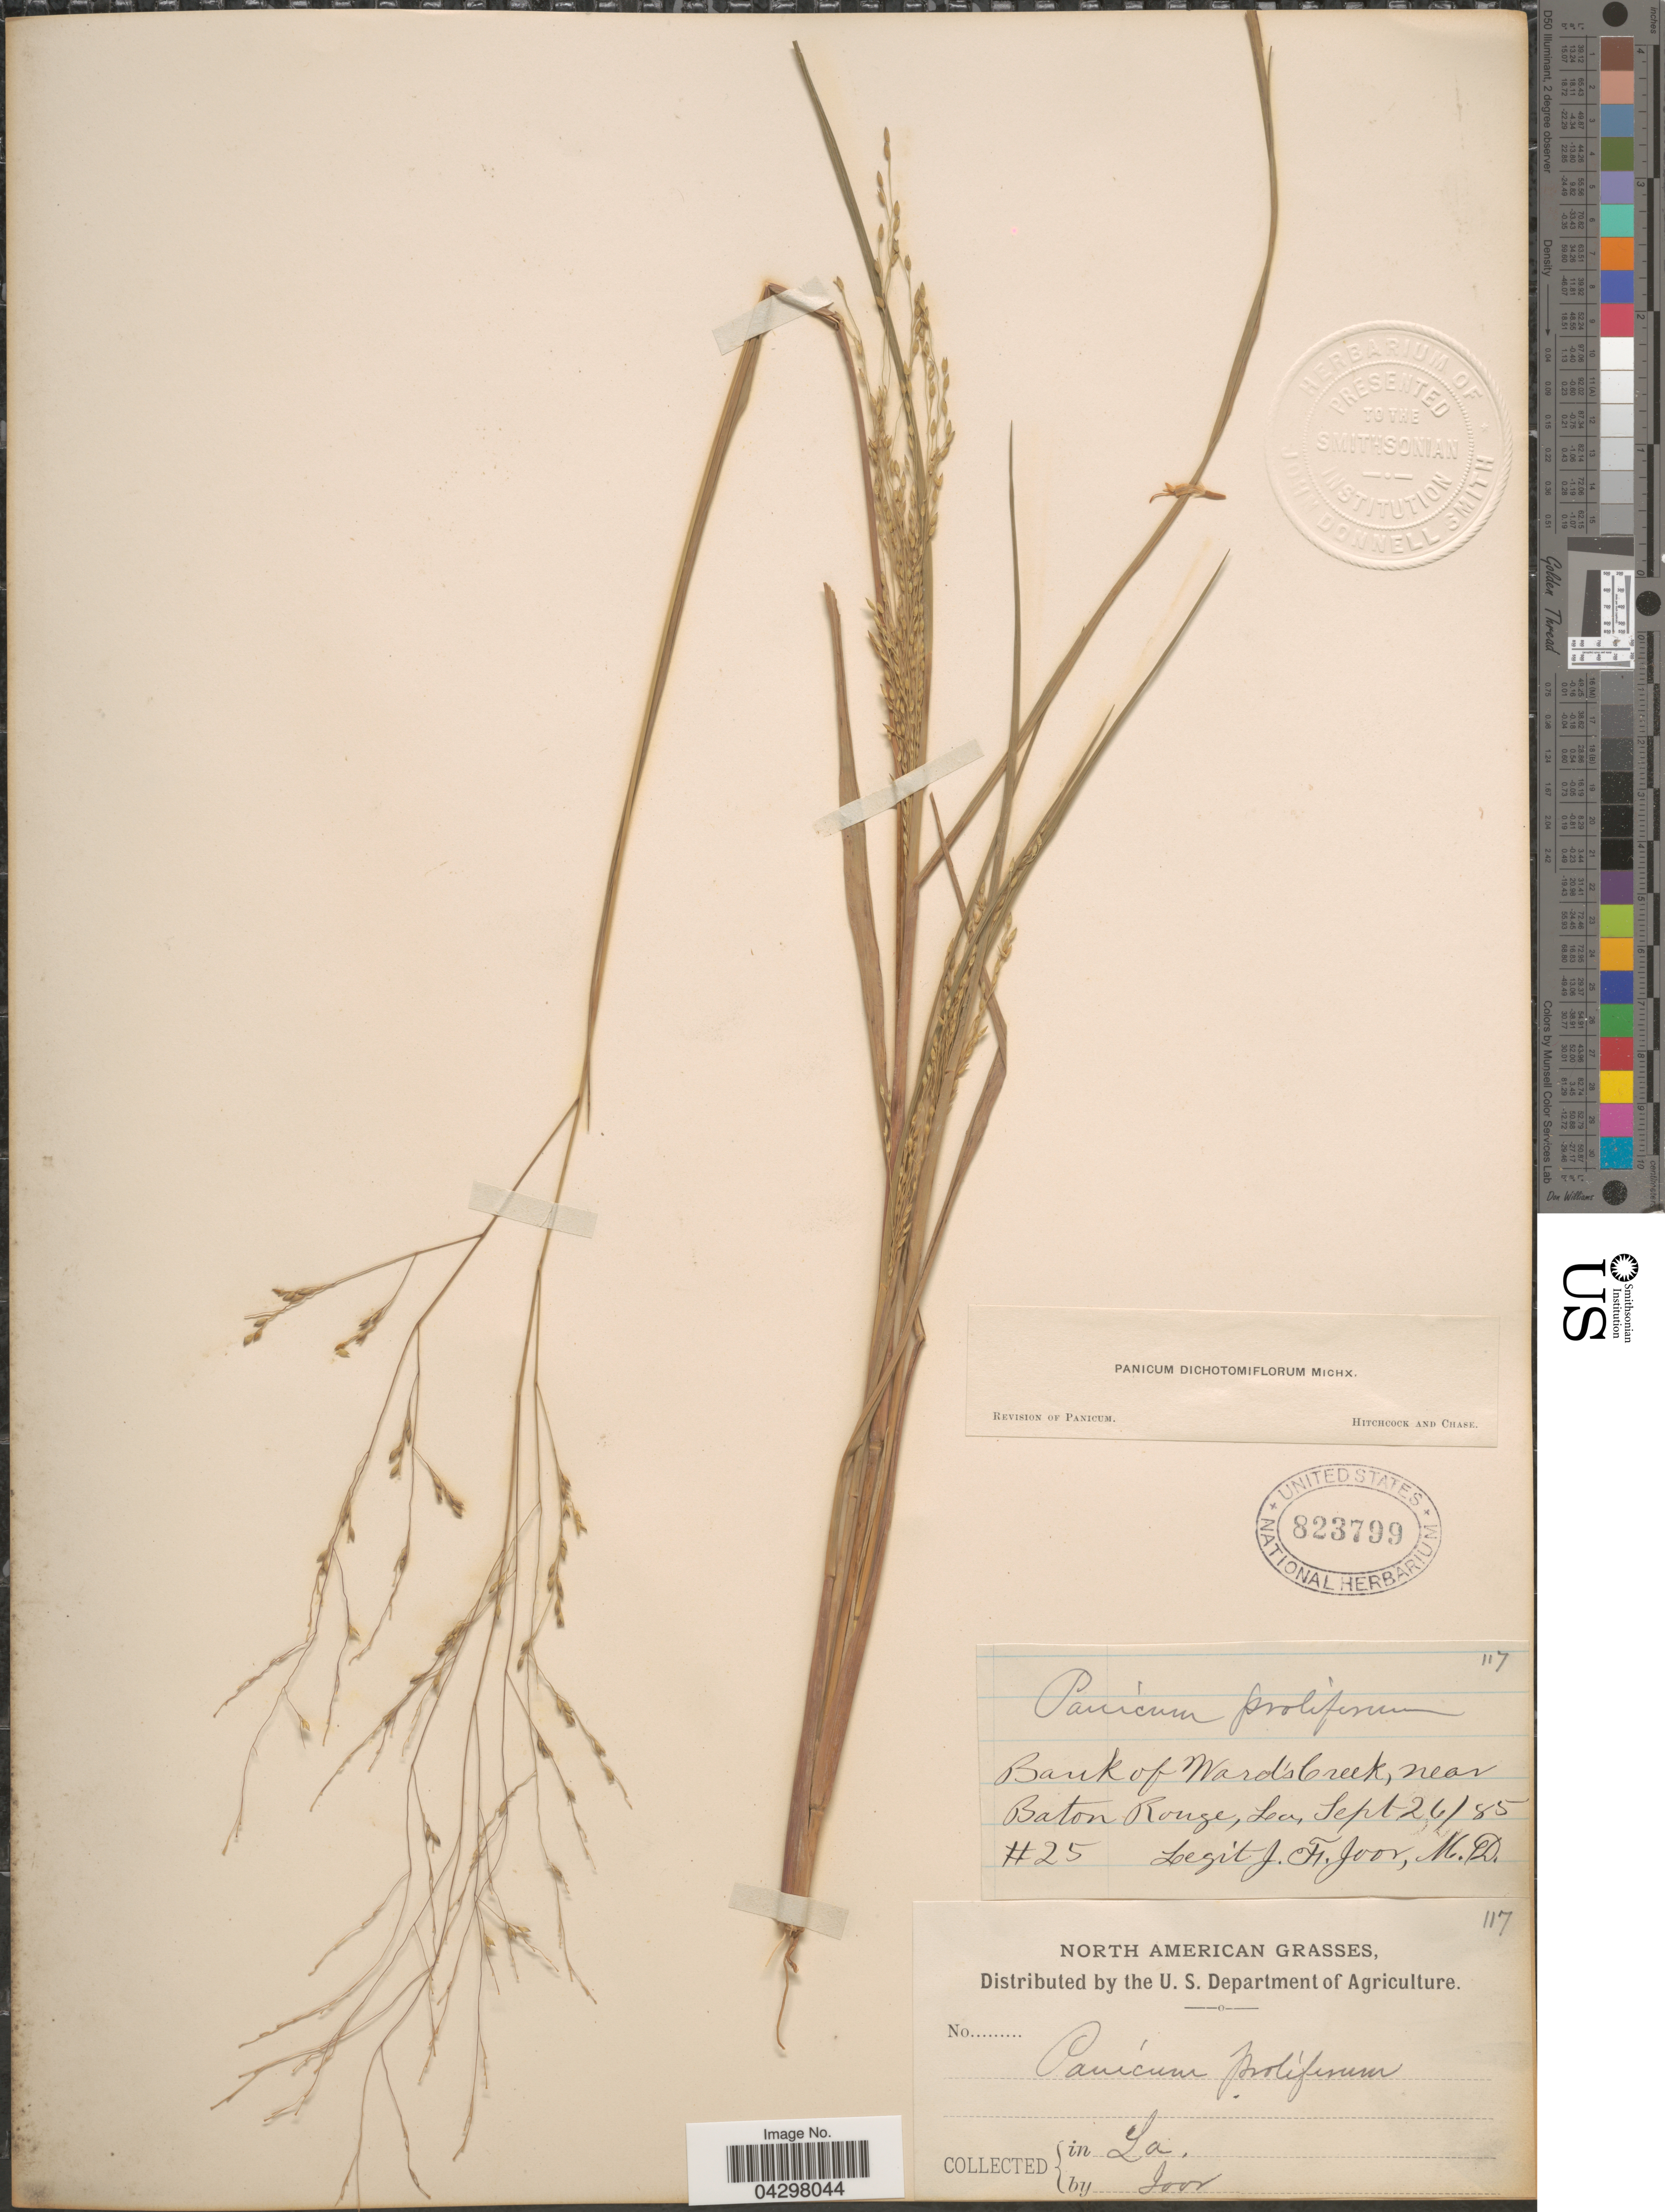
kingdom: Plantae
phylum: Tracheophyta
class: Liliopsida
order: Poales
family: Poaceae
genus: Panicum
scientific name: Panicum dichotomiflorum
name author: Michx.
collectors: J. F. Joor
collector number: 25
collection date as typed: Transcribed d/m/y: 26/9/85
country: United States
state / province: Louisiana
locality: Bank of Ward's Creek, near Baton Rouge.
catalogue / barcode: US 823799